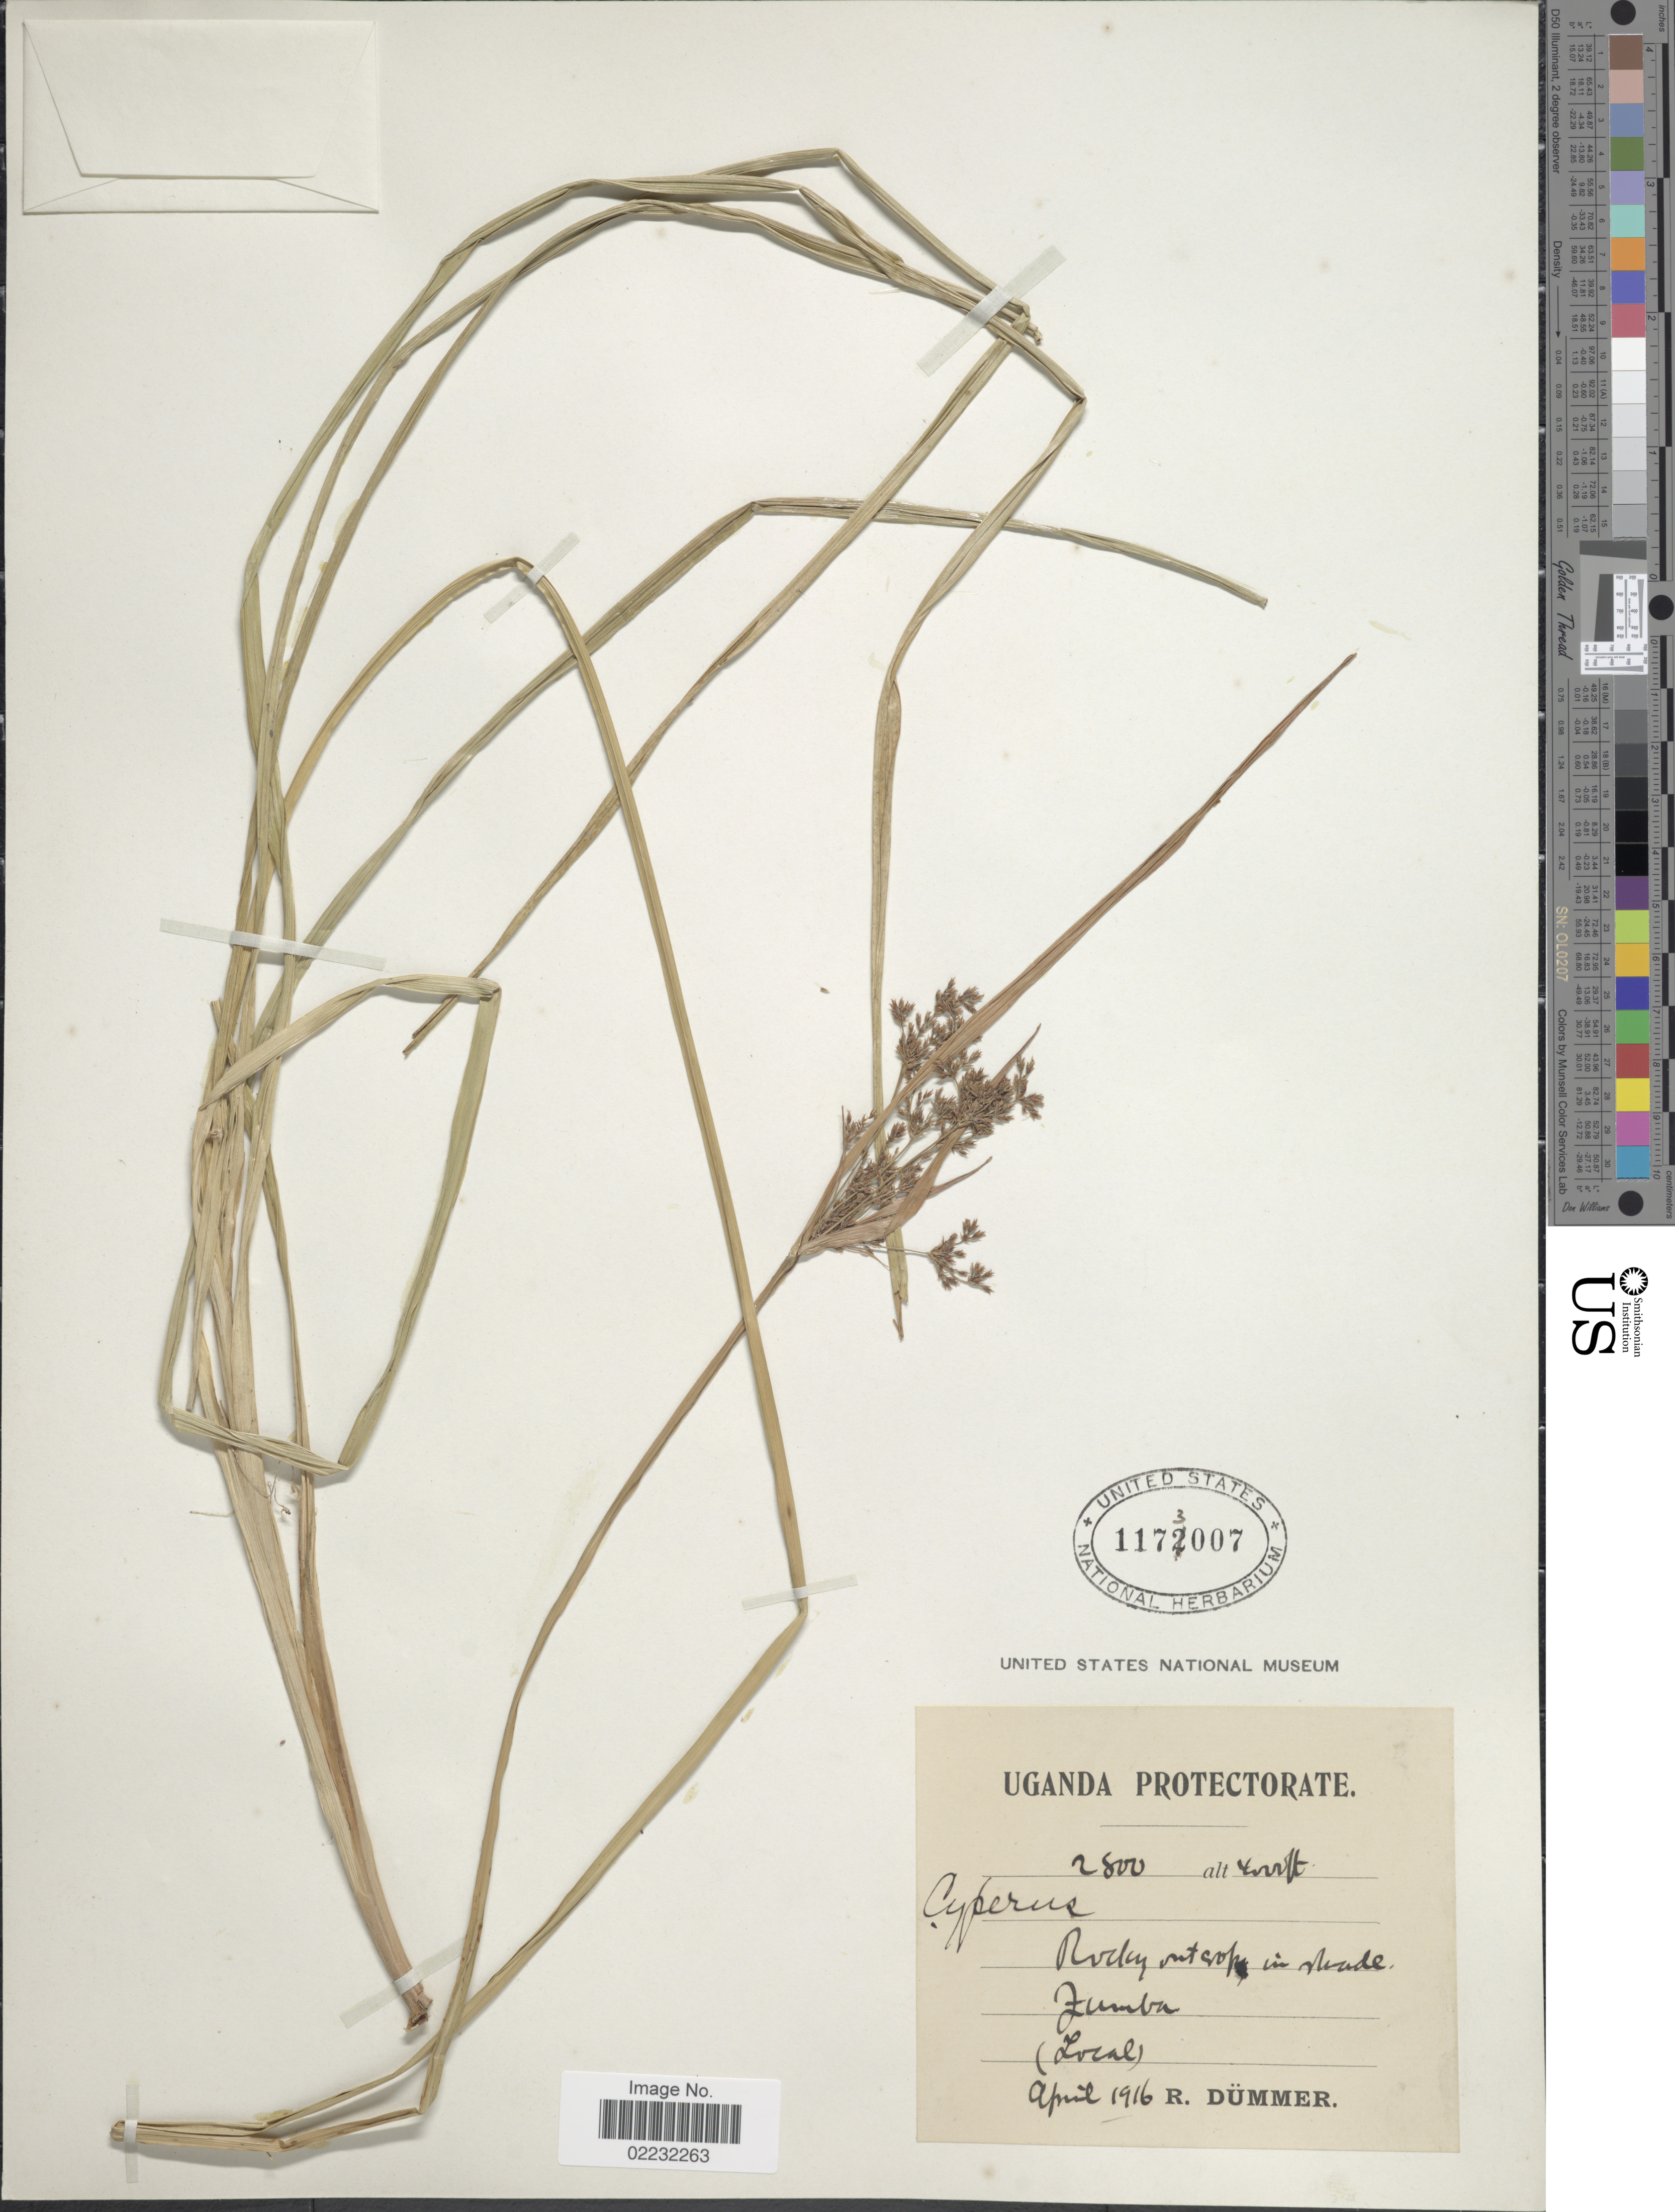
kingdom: Plantae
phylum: Tracheophyta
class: Liliopsida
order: Poales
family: Cyperaceae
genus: Cyperus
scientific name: Cyperus renschii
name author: Boeckeler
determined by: Strong, Mark T., (BOT), Smithsonian Institution - National Museum of Natural History (UNITED STATES)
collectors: R. A. Dümmer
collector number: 2800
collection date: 1916-04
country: Uganda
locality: Rocky outcrop in shade, Zumba (local)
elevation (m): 1219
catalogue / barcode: US 1173007